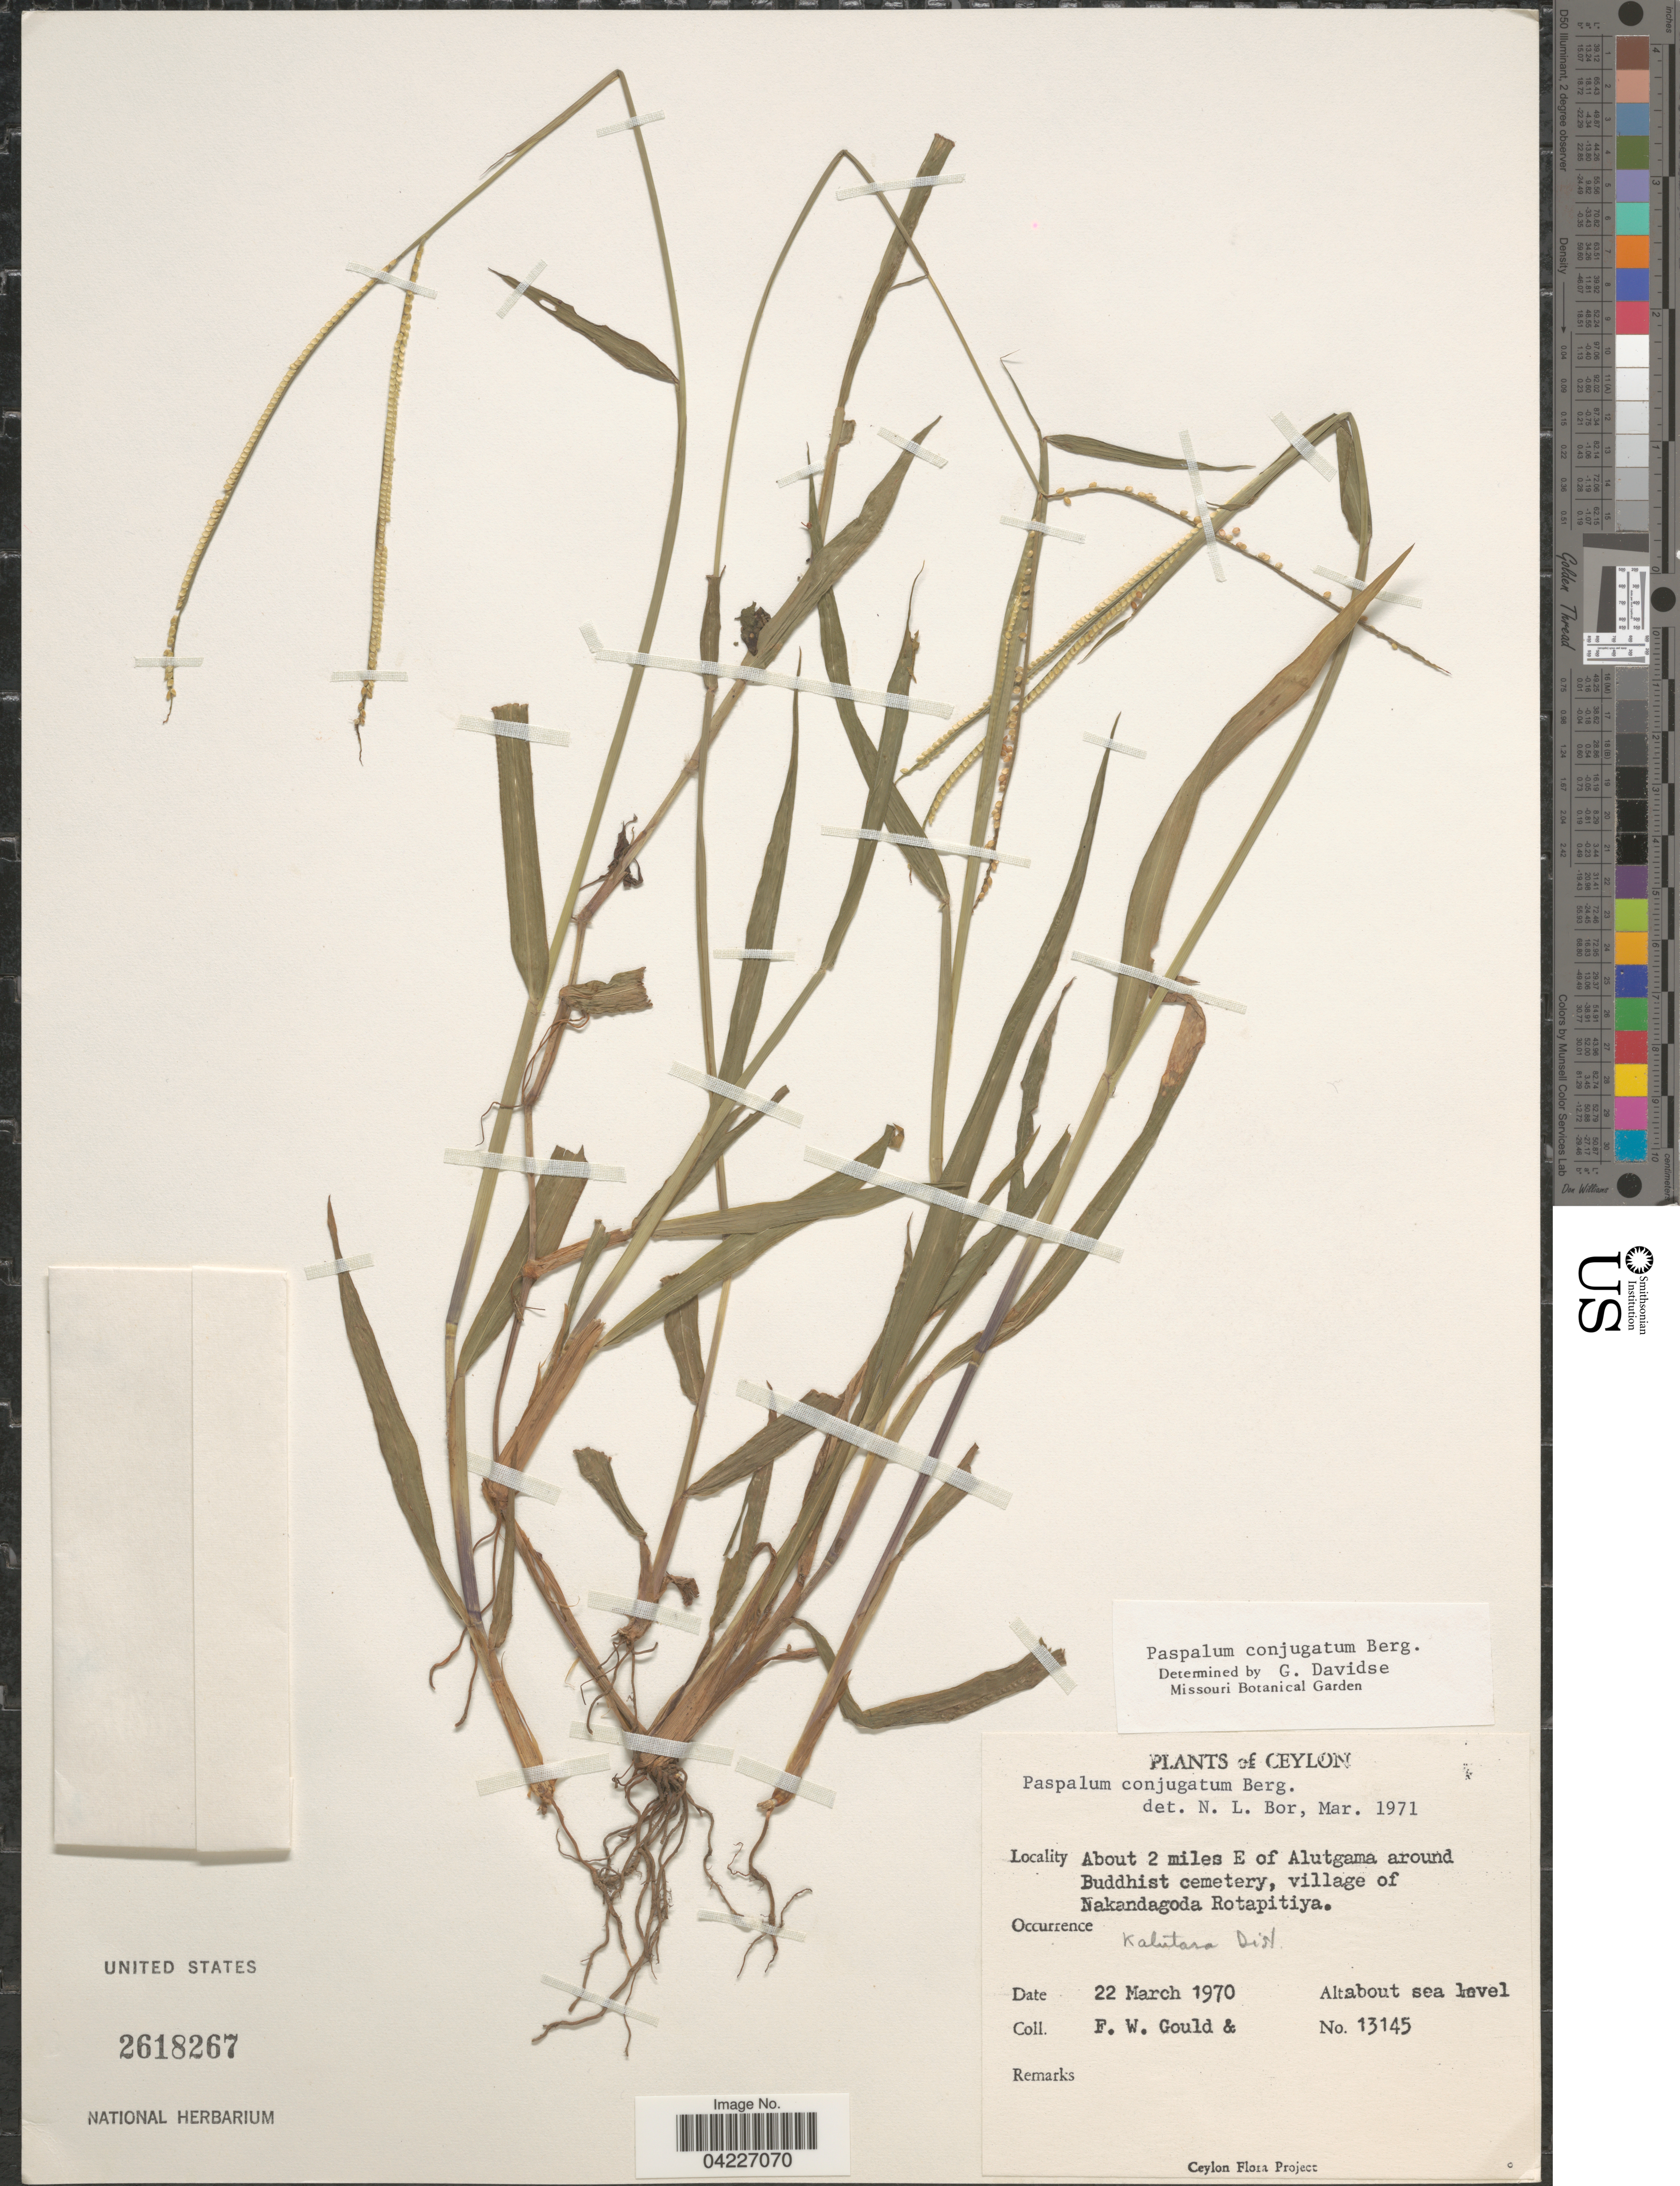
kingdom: Plantae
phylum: Tracheophyta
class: Liliopsida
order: Poales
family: Poaceae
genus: Paspalum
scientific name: Paspalum conjugatum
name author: P.J. Bergius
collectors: F. W. Gould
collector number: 13145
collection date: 1970-03-22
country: Sri Lanka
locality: Ceylon. About 2 miles E of Alutgama around Buddhist cemetery, village of Nakandagoda Rotapitiya. Kalutara Dist.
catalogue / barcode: US 2618267